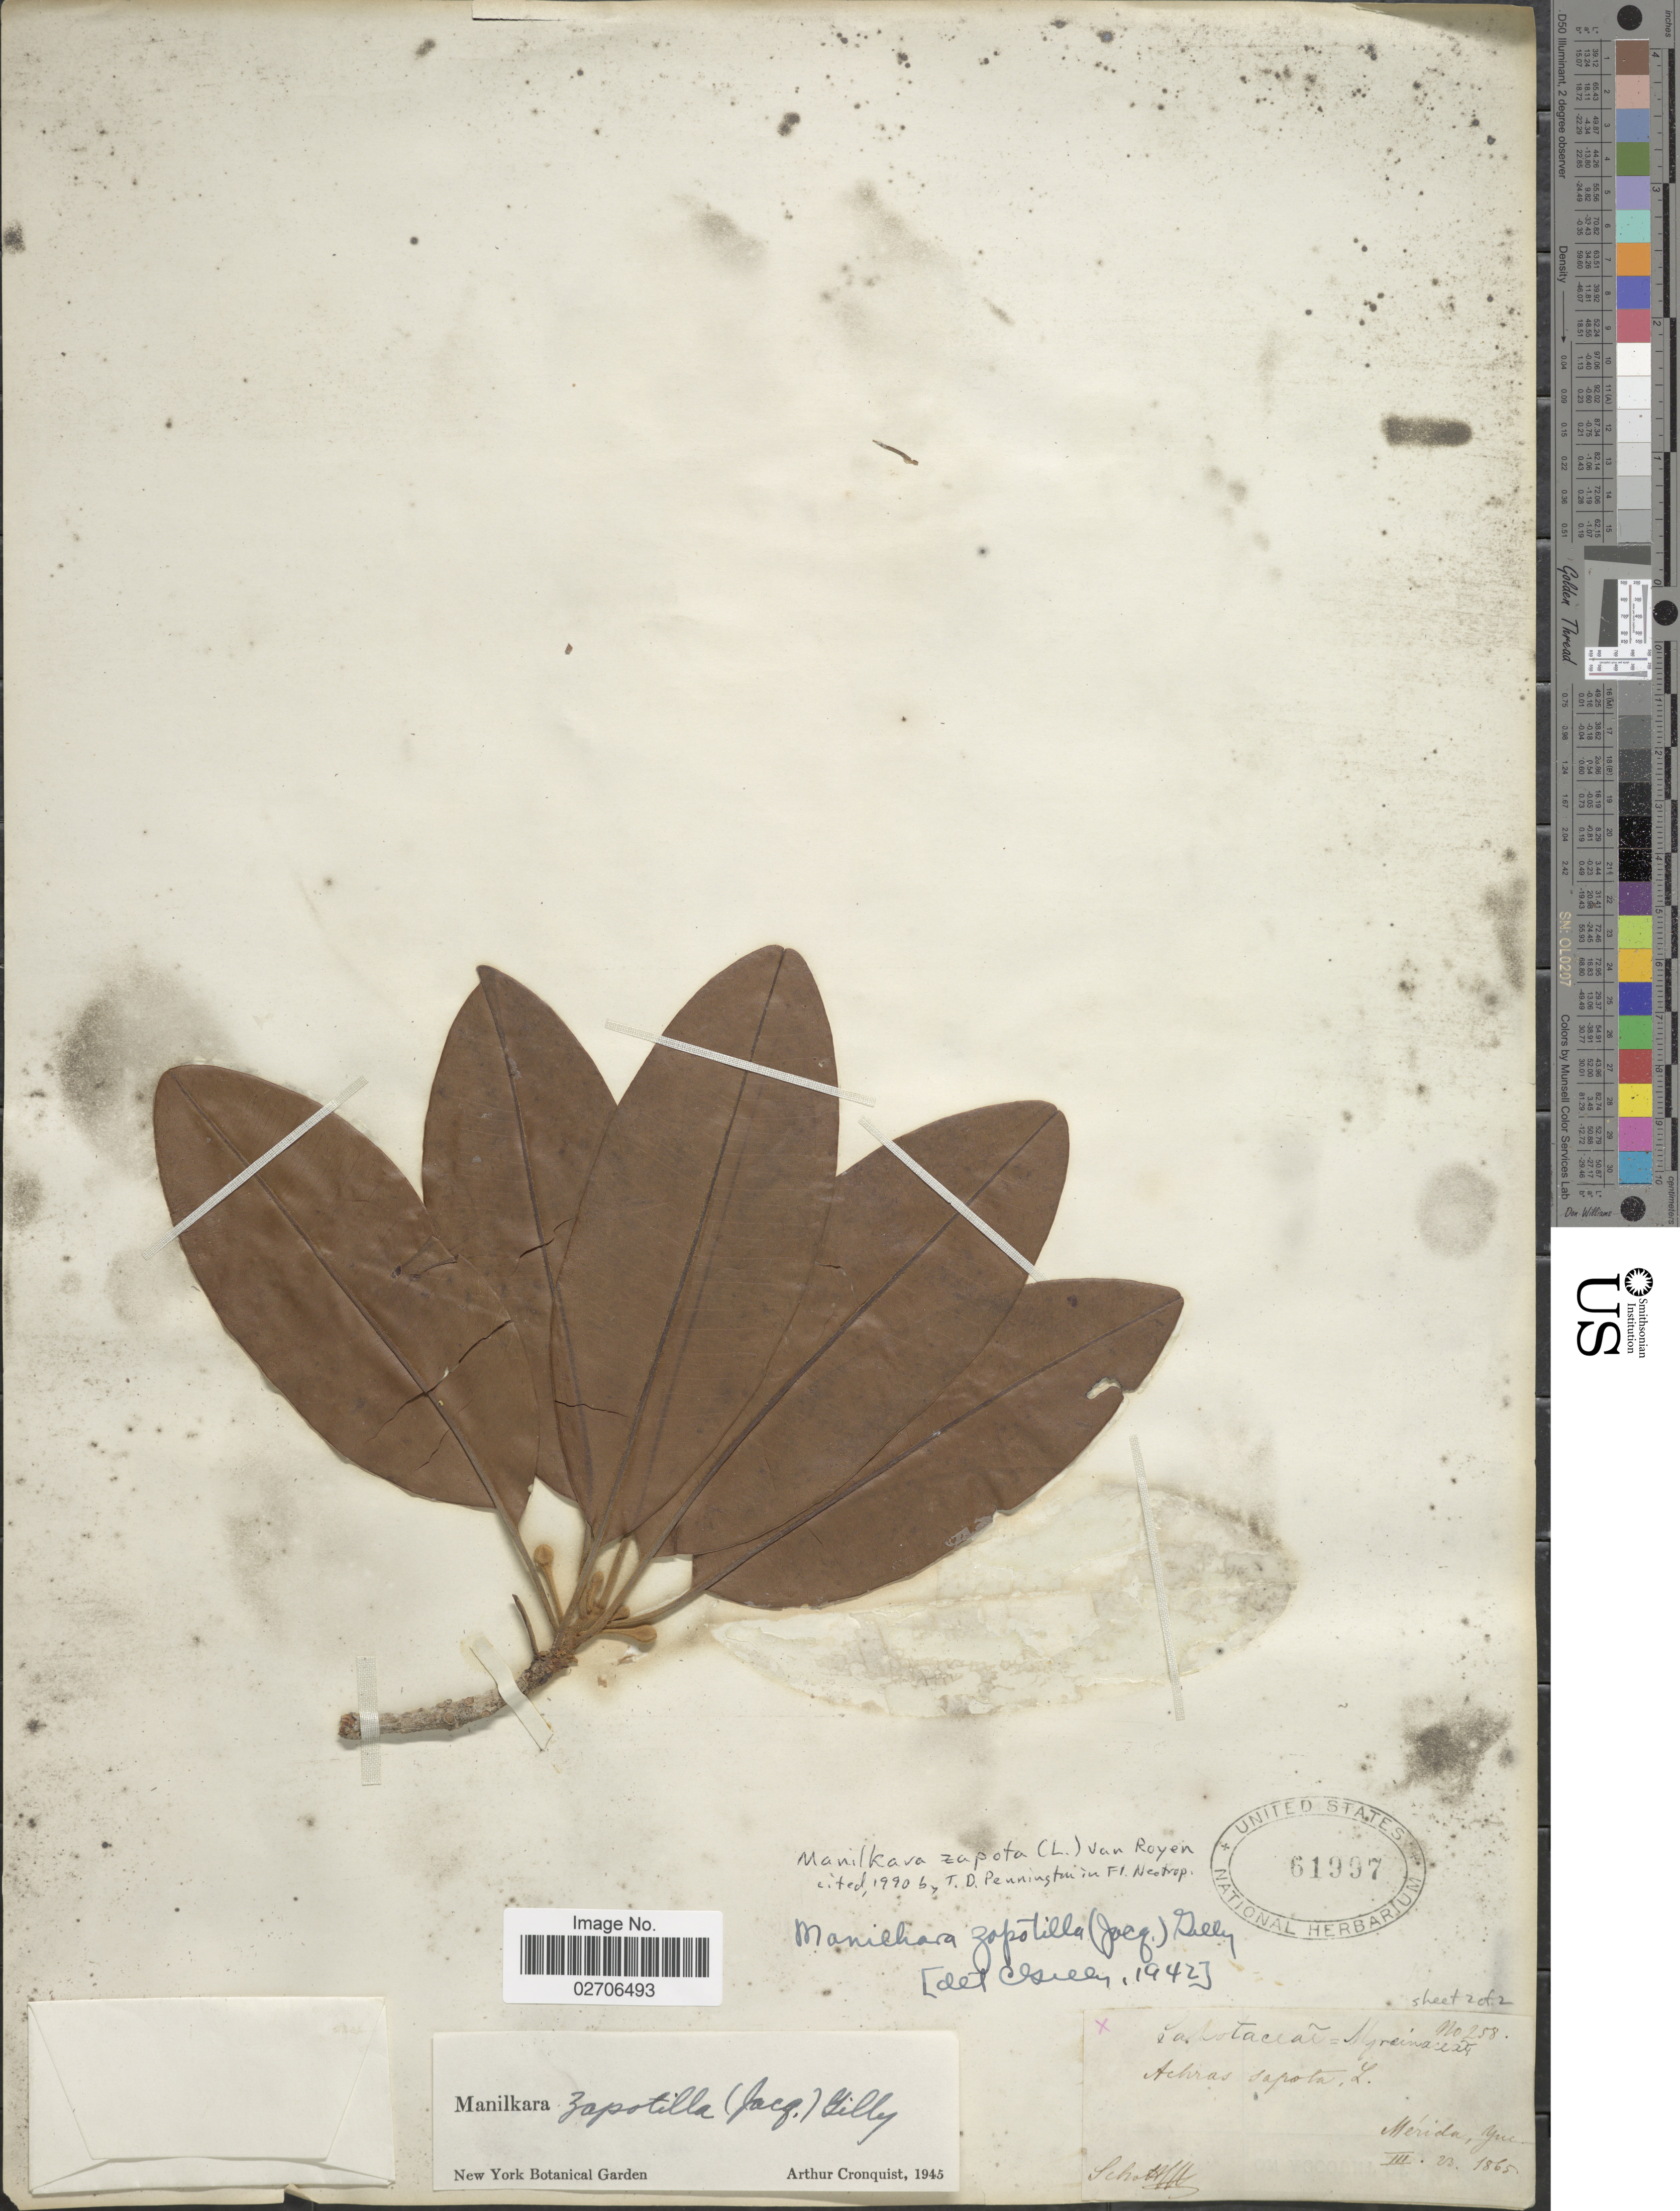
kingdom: Plantae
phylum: Tracheophyta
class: Magnoliopsida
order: Ericales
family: Sapotaceae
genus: Manilkara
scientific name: Manilkara zapota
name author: (L.) P. Royen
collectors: Schott, --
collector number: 258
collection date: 1865-03-23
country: Mexico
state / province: Yucatán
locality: Mérida, Yuc.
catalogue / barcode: US 61997